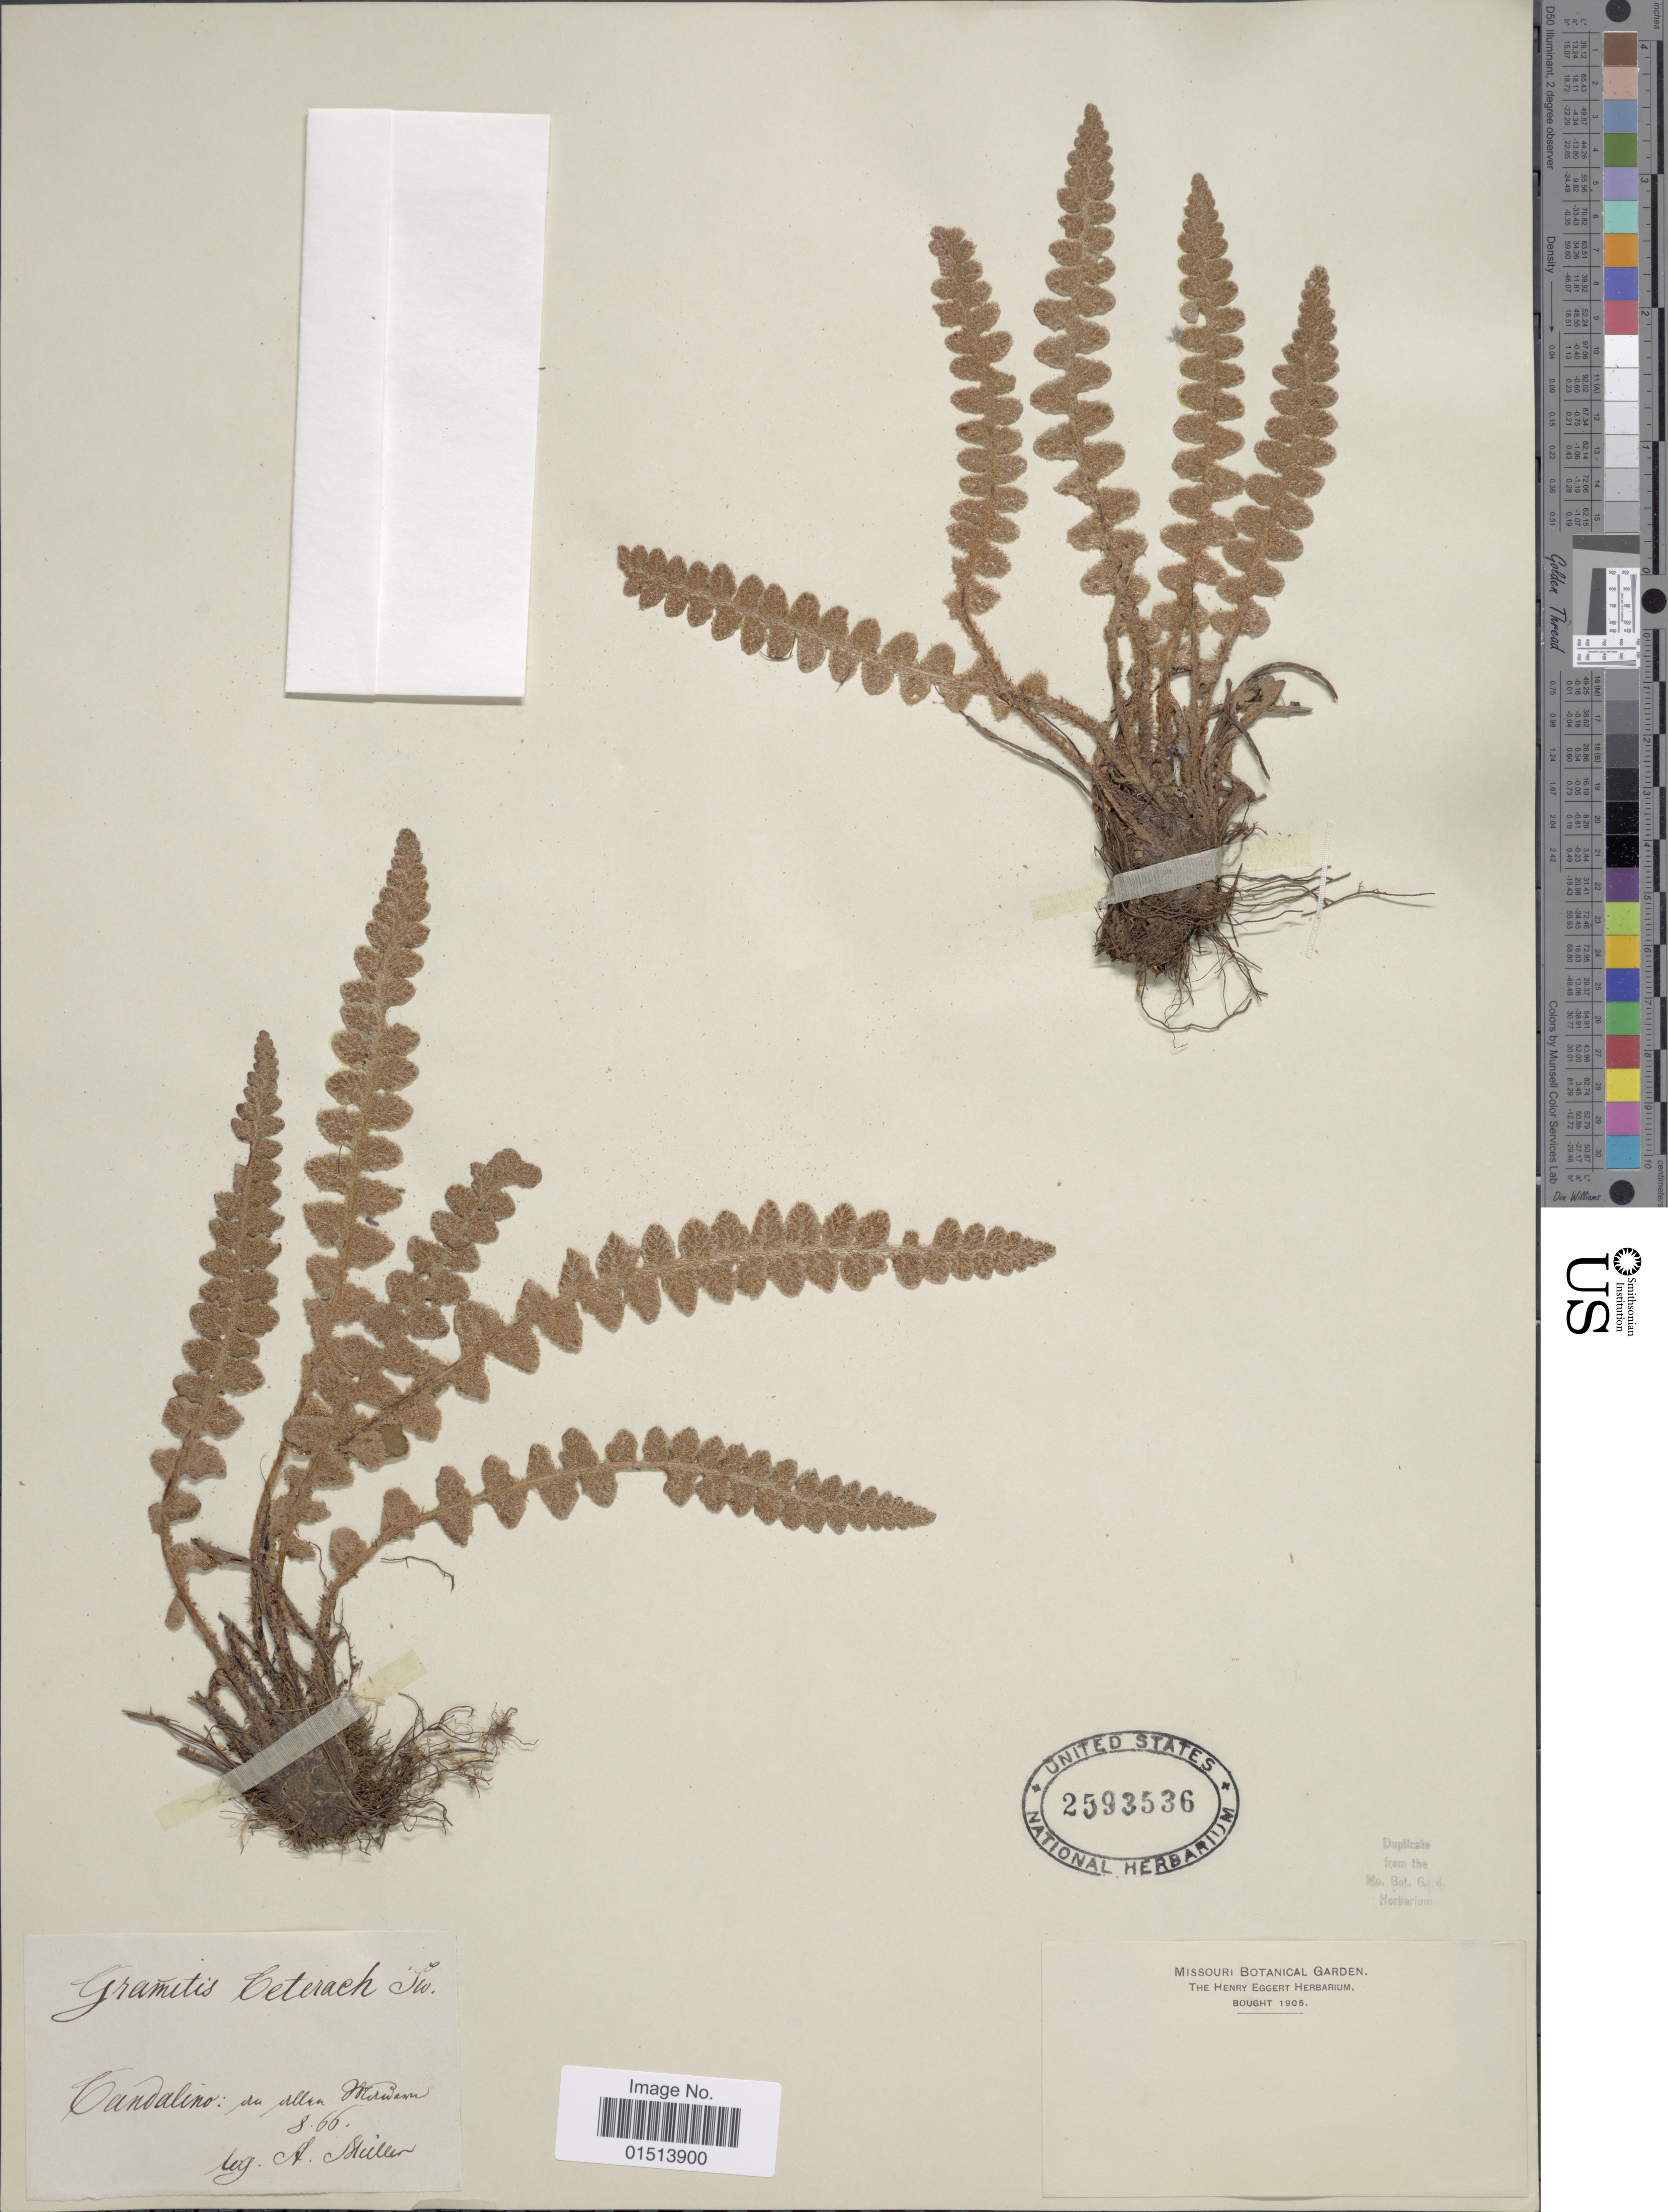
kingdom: Plantae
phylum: Tracheophyta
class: Polypodiopsida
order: Polypodiales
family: Aspleniaceae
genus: Asplenium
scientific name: Asplenium officinarum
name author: DC.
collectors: A. Muller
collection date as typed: Transcribed d/m/y: /8/66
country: Italy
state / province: Lombardy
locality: Candalino: de allen Marwin [interpreted]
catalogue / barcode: US 2593536